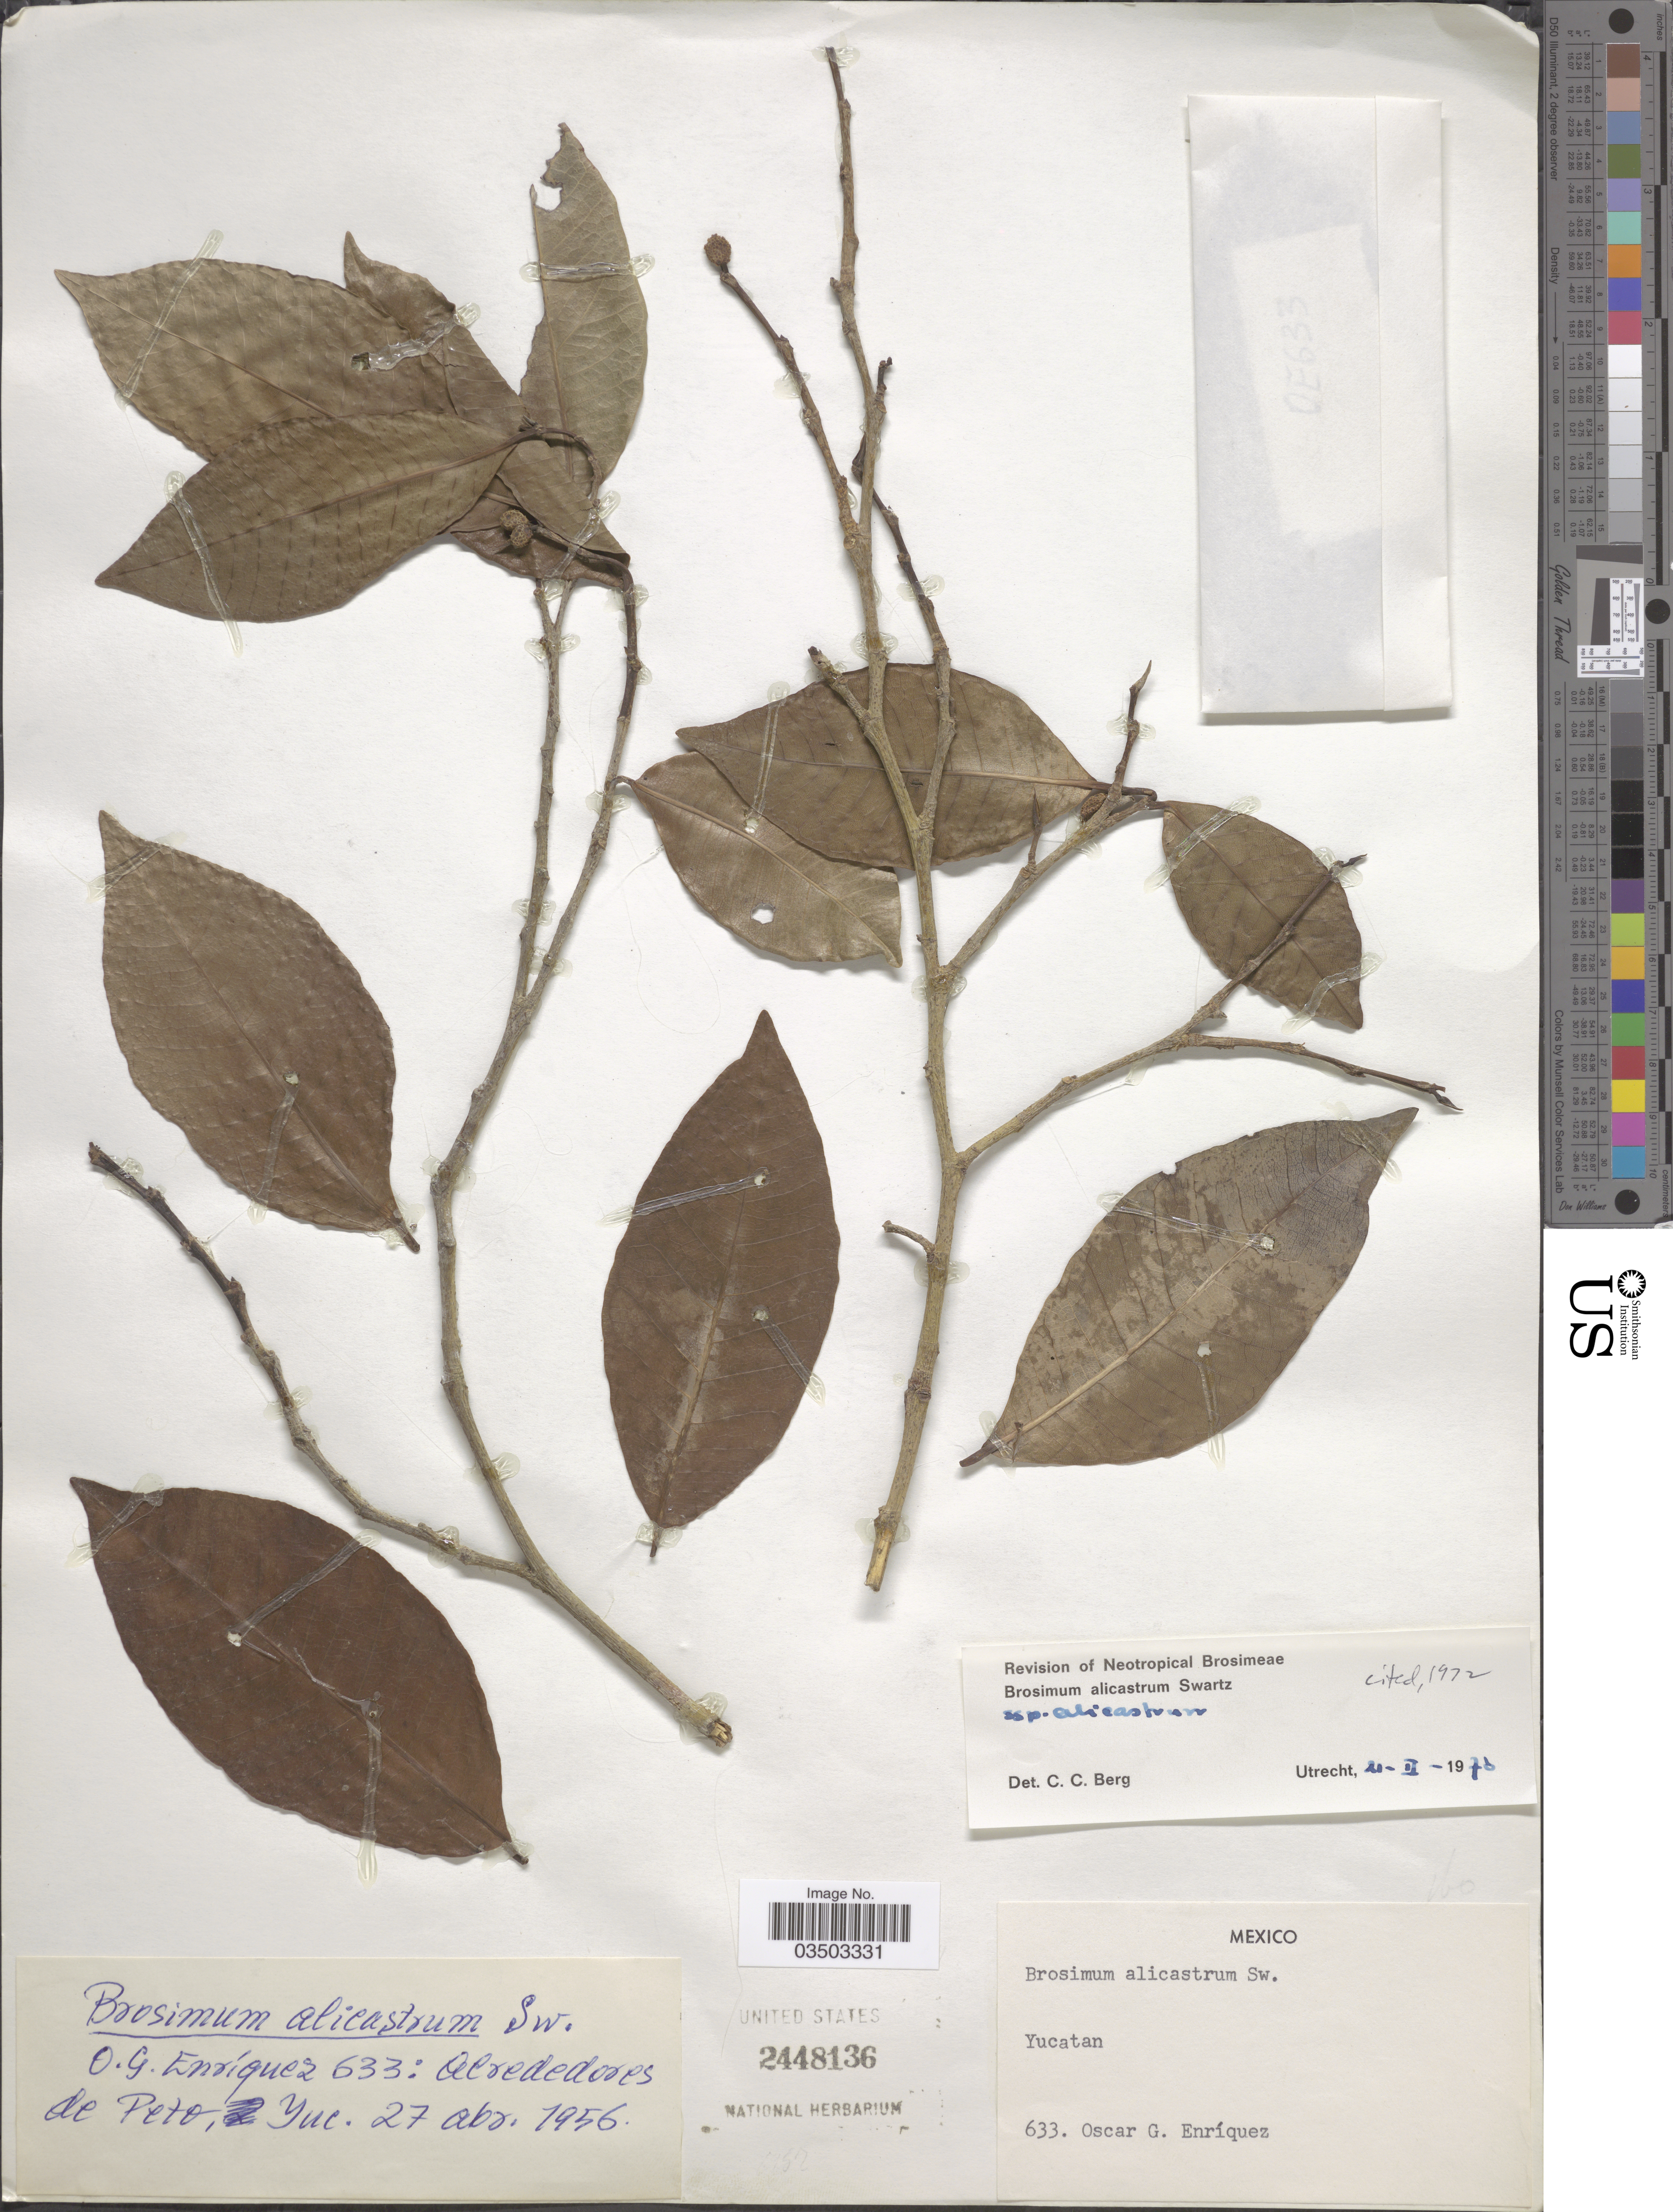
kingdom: Plantae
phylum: Tracheophyta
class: Magnoliopsida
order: Rosales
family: Moraceae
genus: Brosimum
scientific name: Brosimum alicastrum subsp. alicastrum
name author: Sw.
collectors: O. Enriquez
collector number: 633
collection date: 1956-04-27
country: Mexico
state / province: Yucatán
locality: Alrededores de Peto, Yuc. Yucatan.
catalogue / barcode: US 2448136